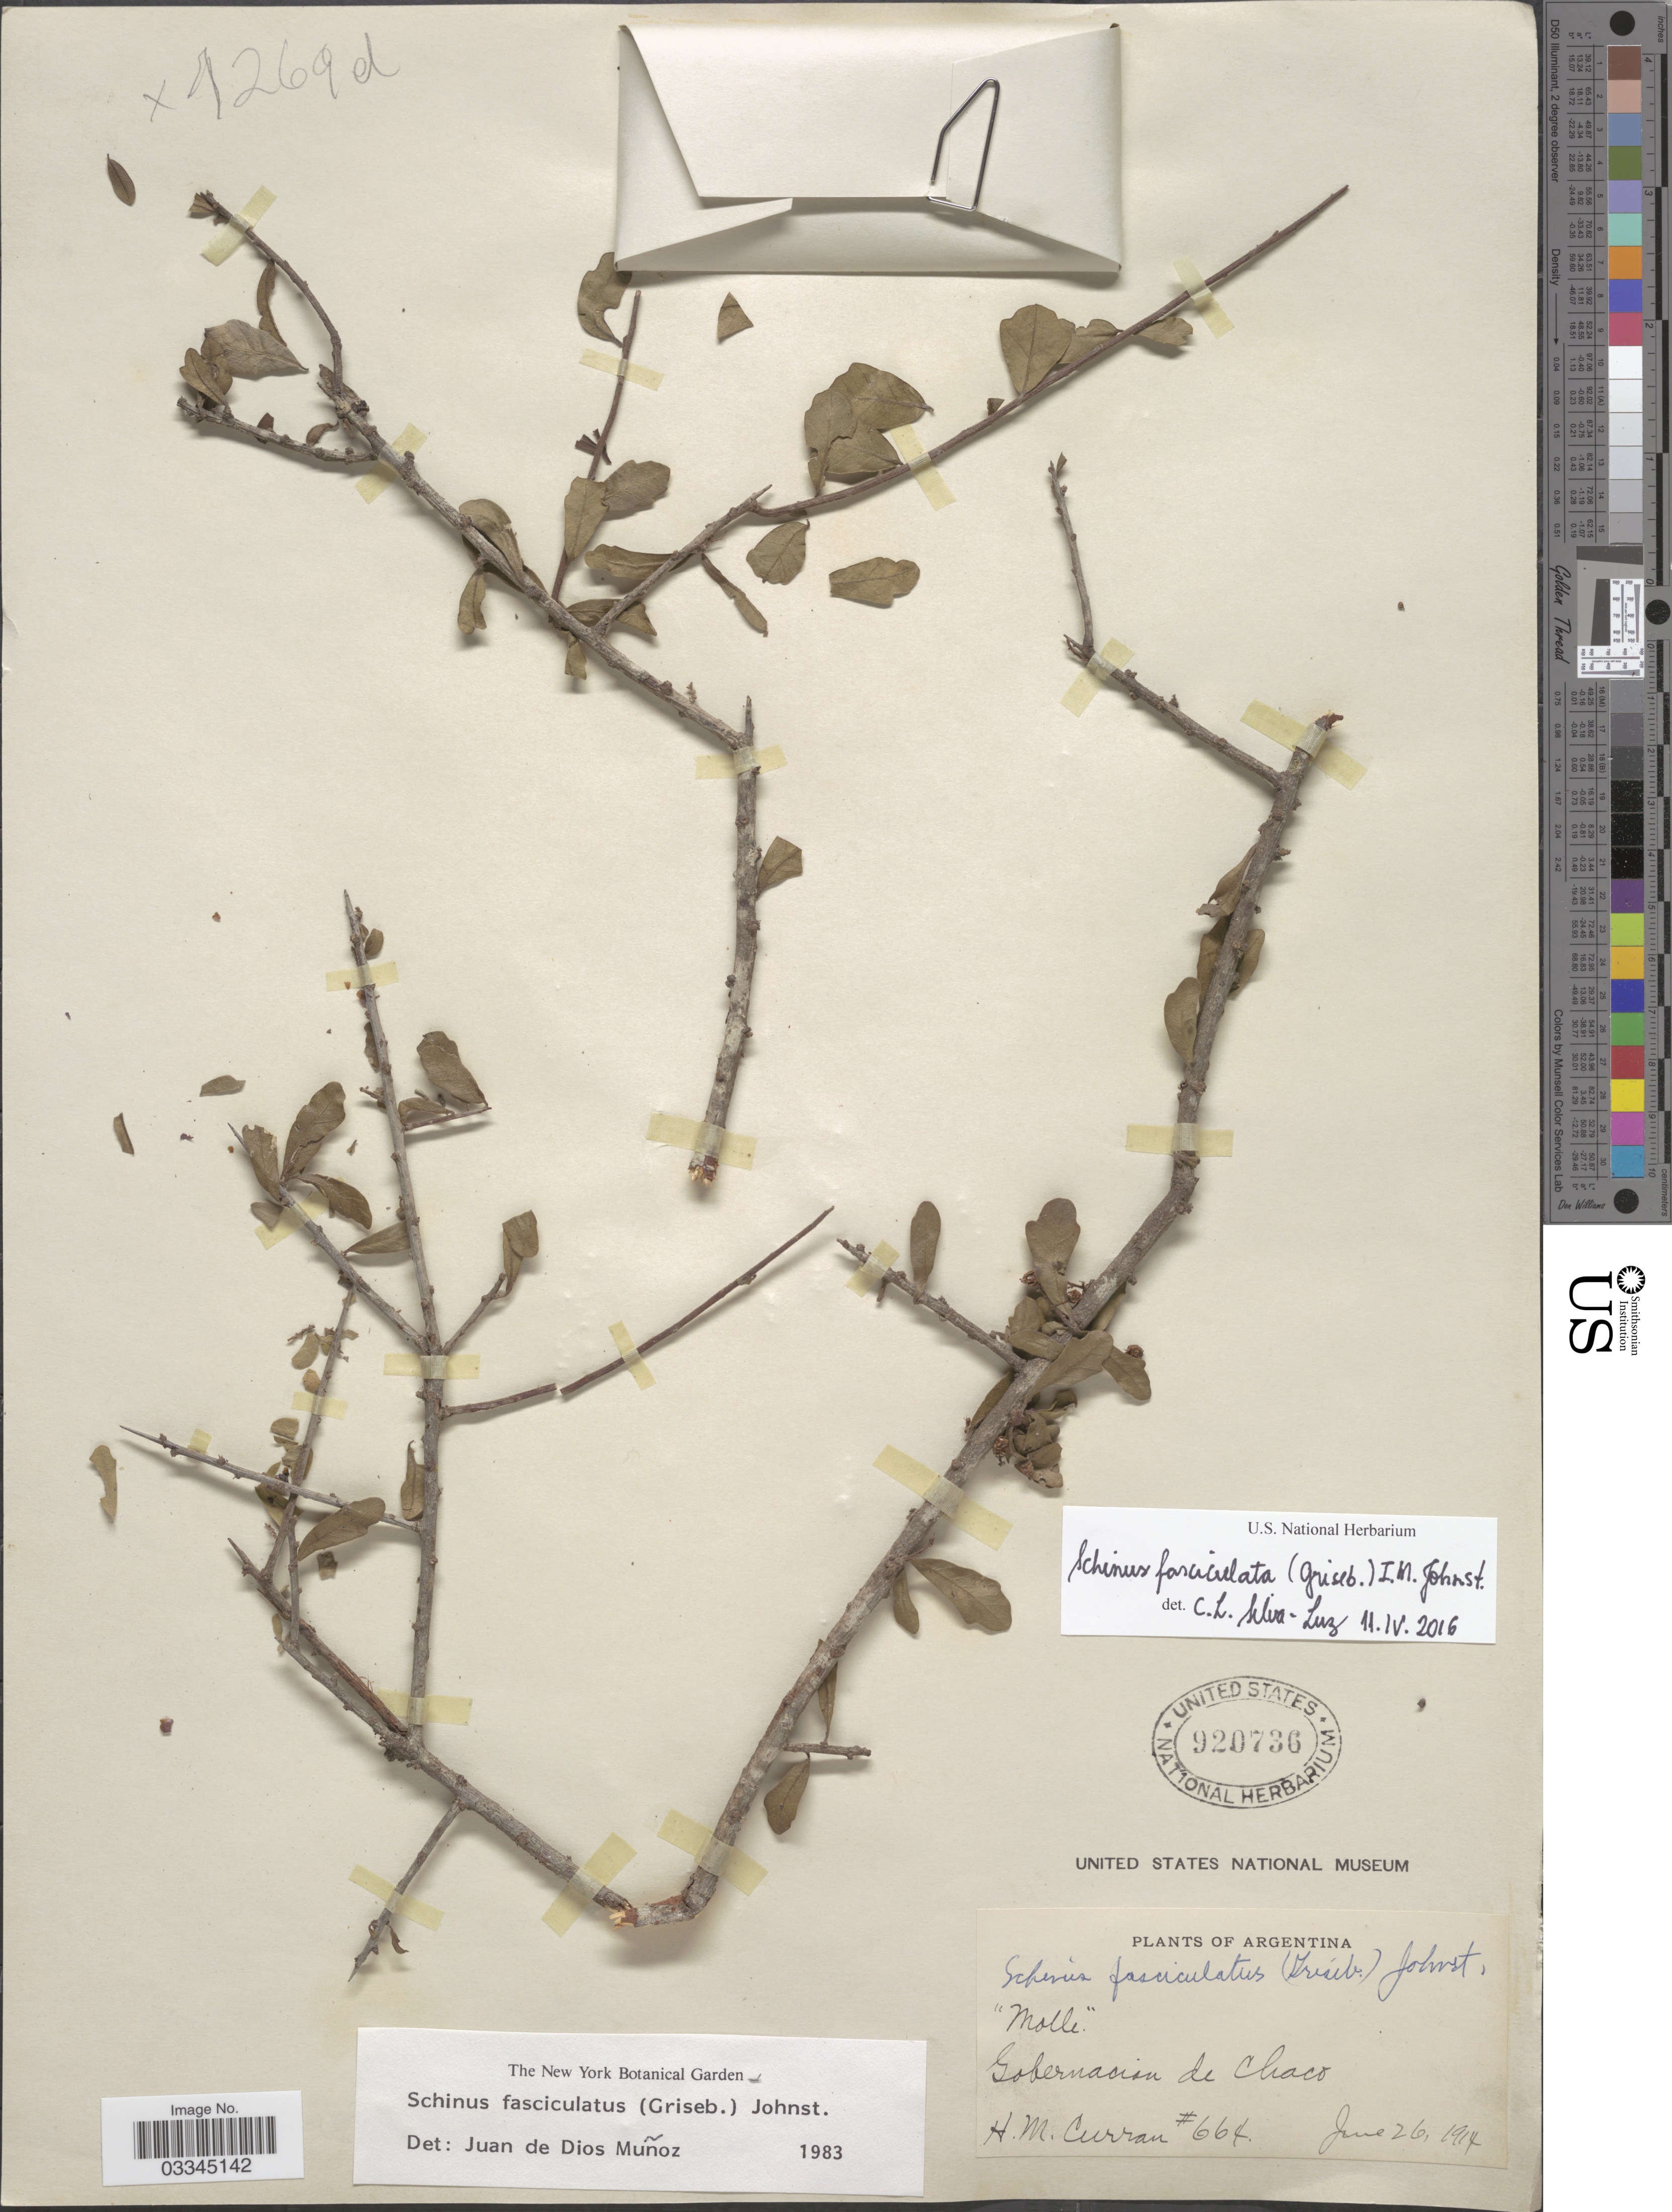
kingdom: Plantae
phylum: Tracheophyta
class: Magnoliopsida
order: Sapindales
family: Anacardiaceae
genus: Schinus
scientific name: Schinus fasciculata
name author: (Griseb.) I.M. Johnst.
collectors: H. M. Curran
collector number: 664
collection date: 1914-06-26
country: Argentina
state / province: Chaco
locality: Gobernacion de Chaco.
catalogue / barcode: US 920736